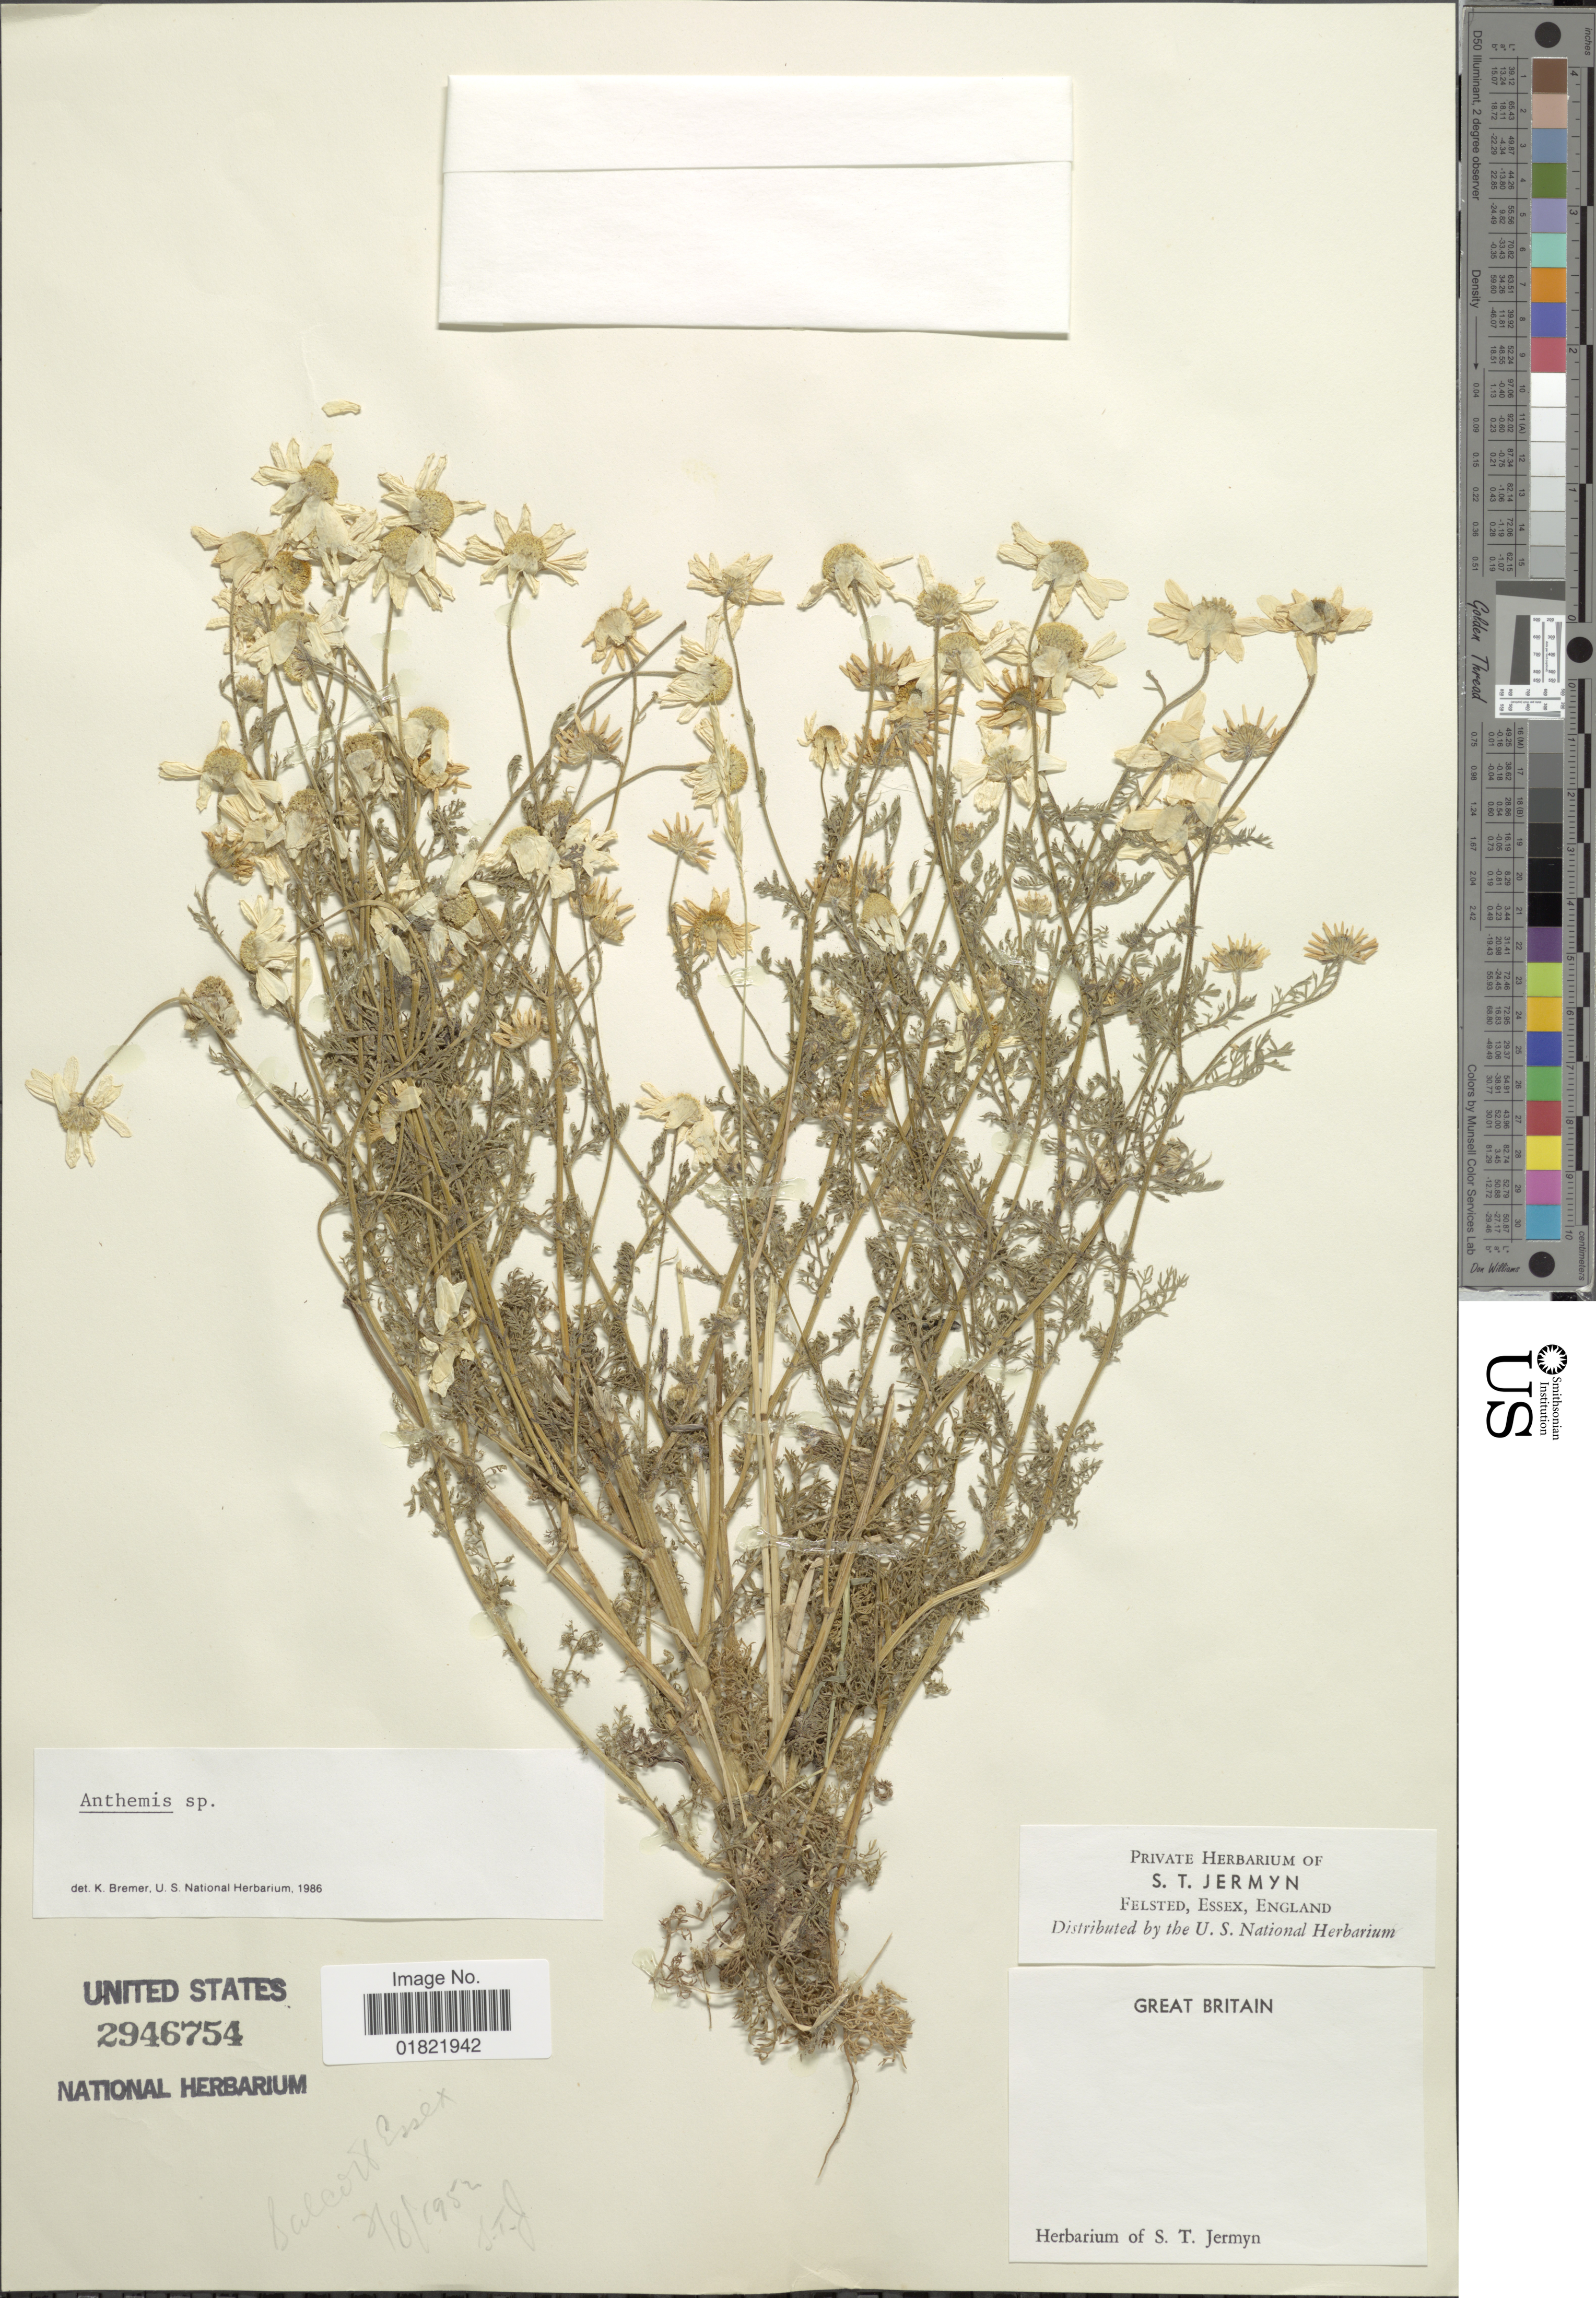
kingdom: Plantae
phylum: Tracheophyta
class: Magnoliopsida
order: Asterales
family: Asteraceae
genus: Anthemis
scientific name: Anthemis sp.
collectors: S. Jermyn (herbarium)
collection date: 1952-08-02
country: United Kingdom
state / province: England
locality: Great Britain, Salcosis Essex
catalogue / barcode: US 2946754